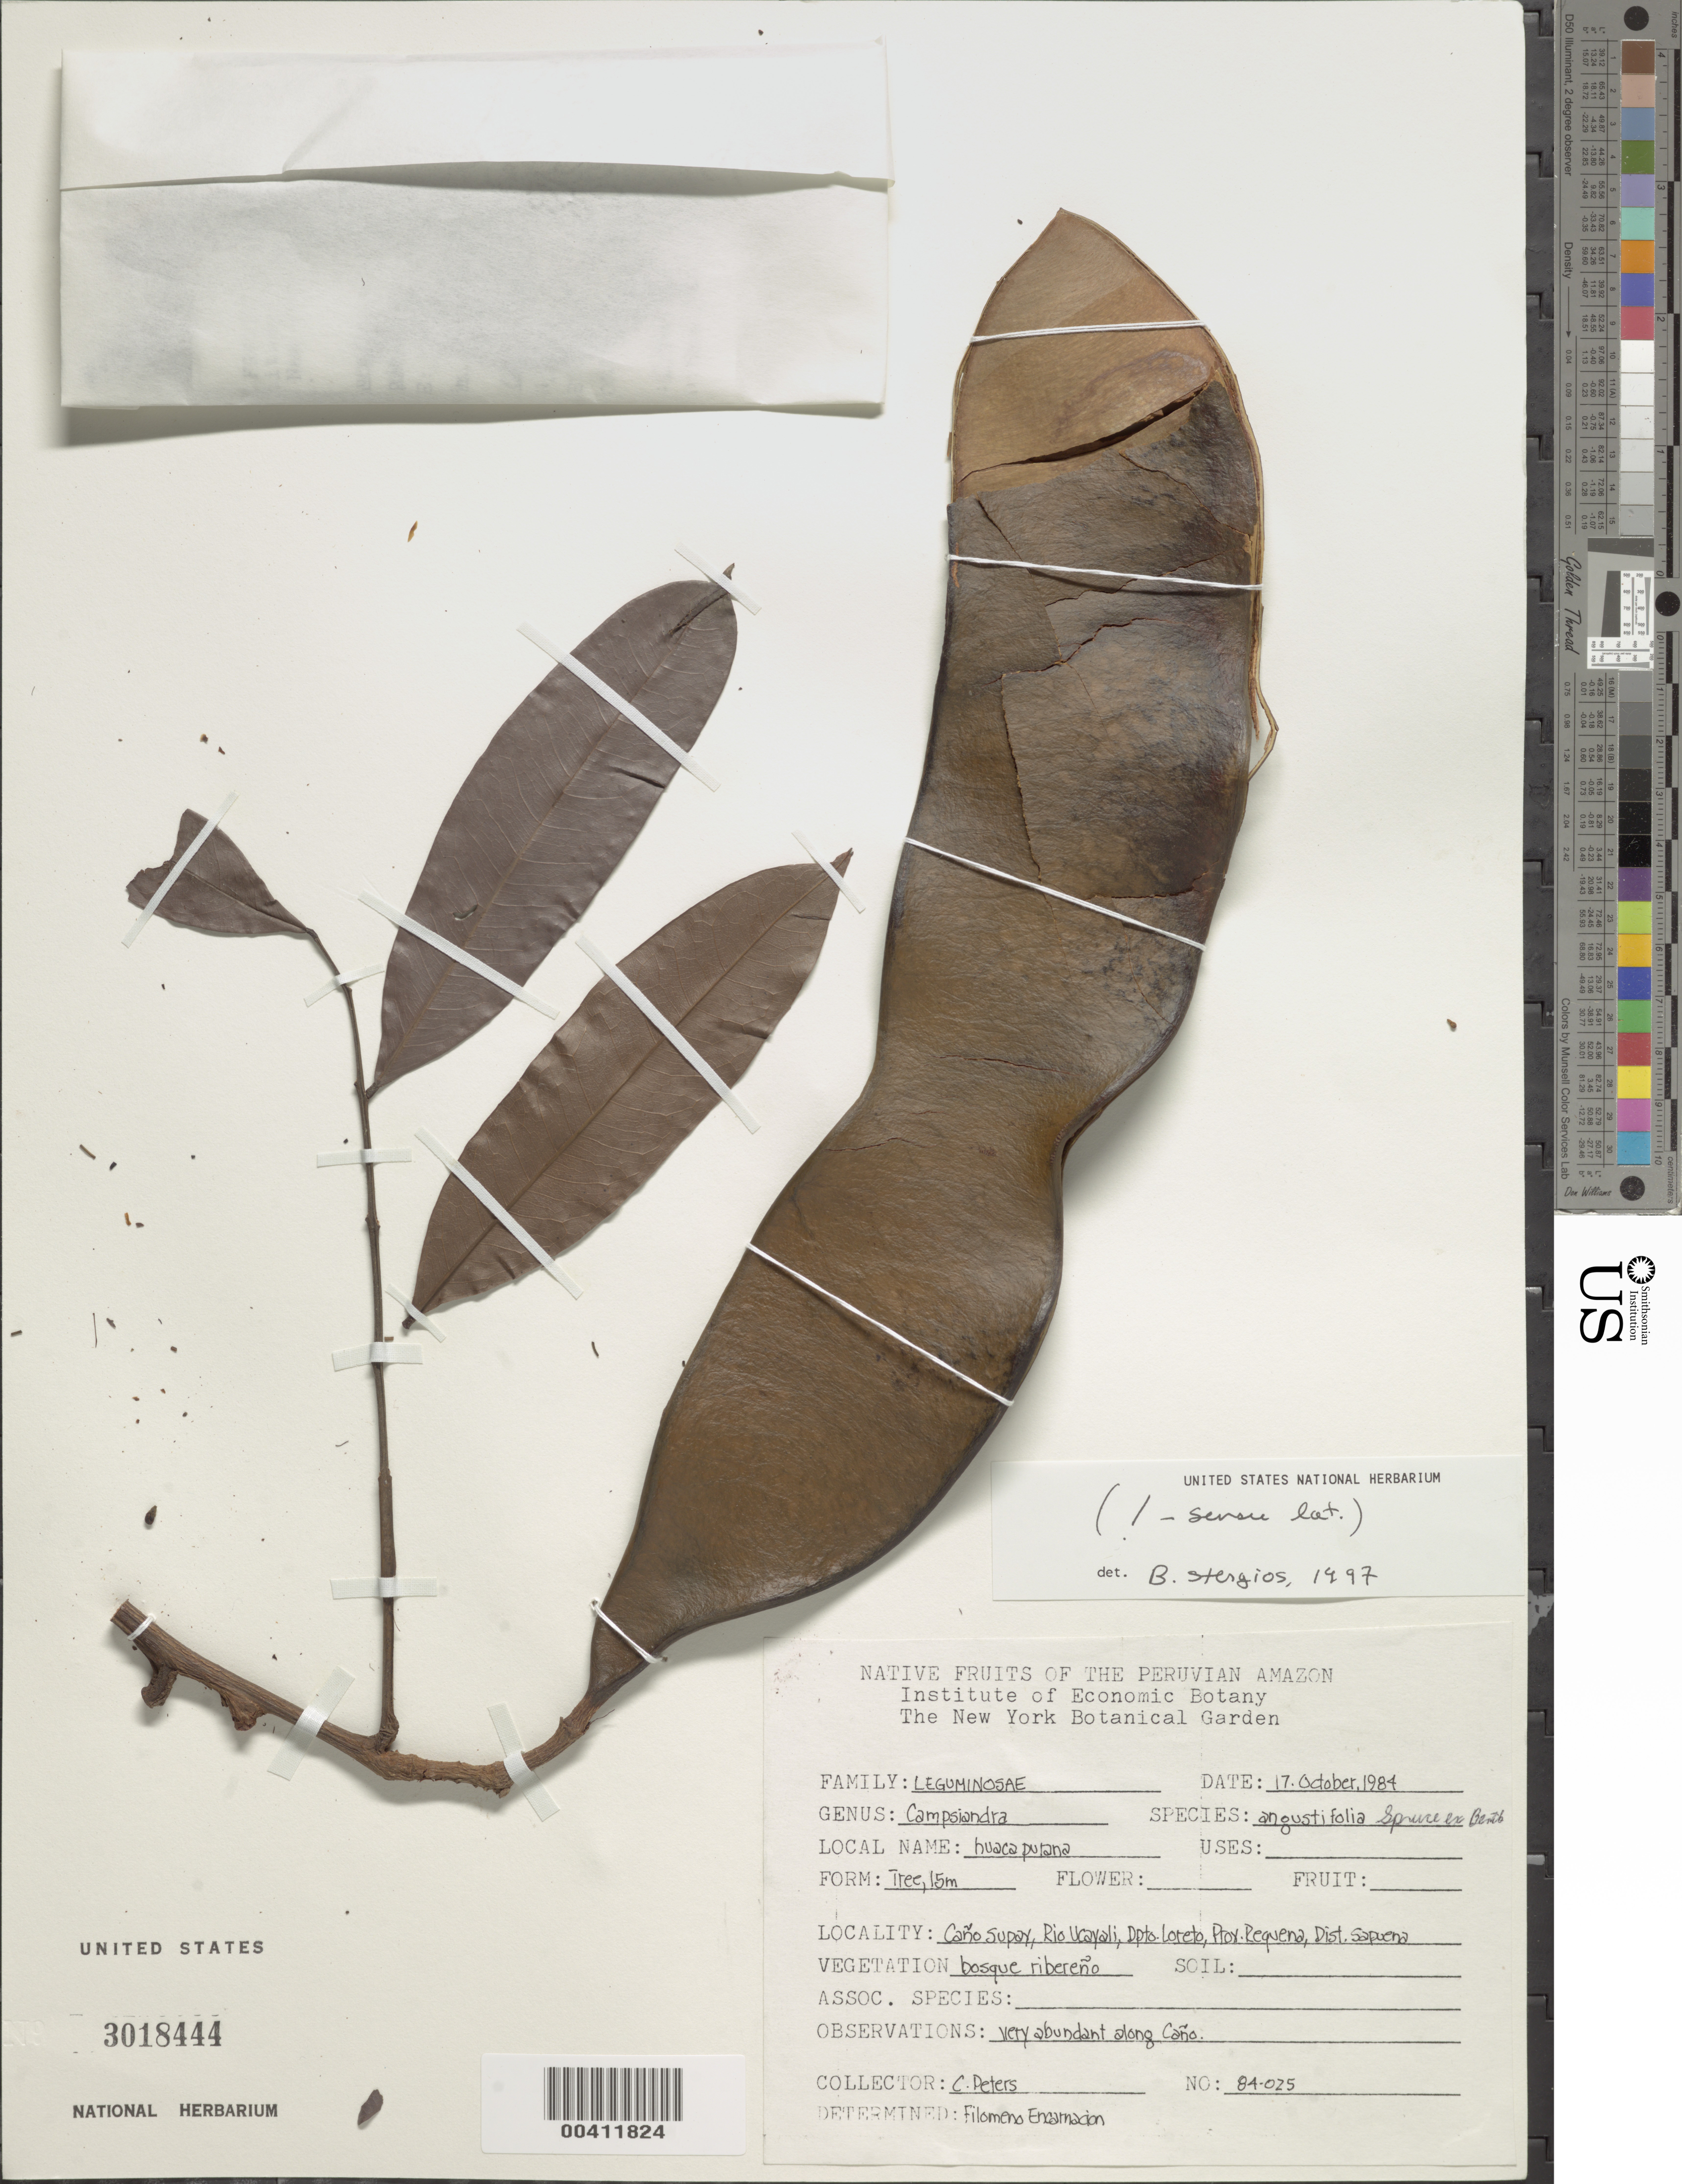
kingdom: Plantae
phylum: Tracheophyta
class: Magnoliopsida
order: Fabales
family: Fabaceae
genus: Campsiandra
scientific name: Campsiandra angustifolia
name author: Spruce ex Benth.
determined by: Encarnación, F.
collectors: C. Peters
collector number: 84-025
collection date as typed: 17 Oct 1984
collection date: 1984-10-17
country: Peru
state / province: Loreto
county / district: Requena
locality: Sapuena dist., cano supay, rio ucayali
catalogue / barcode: US 3018444